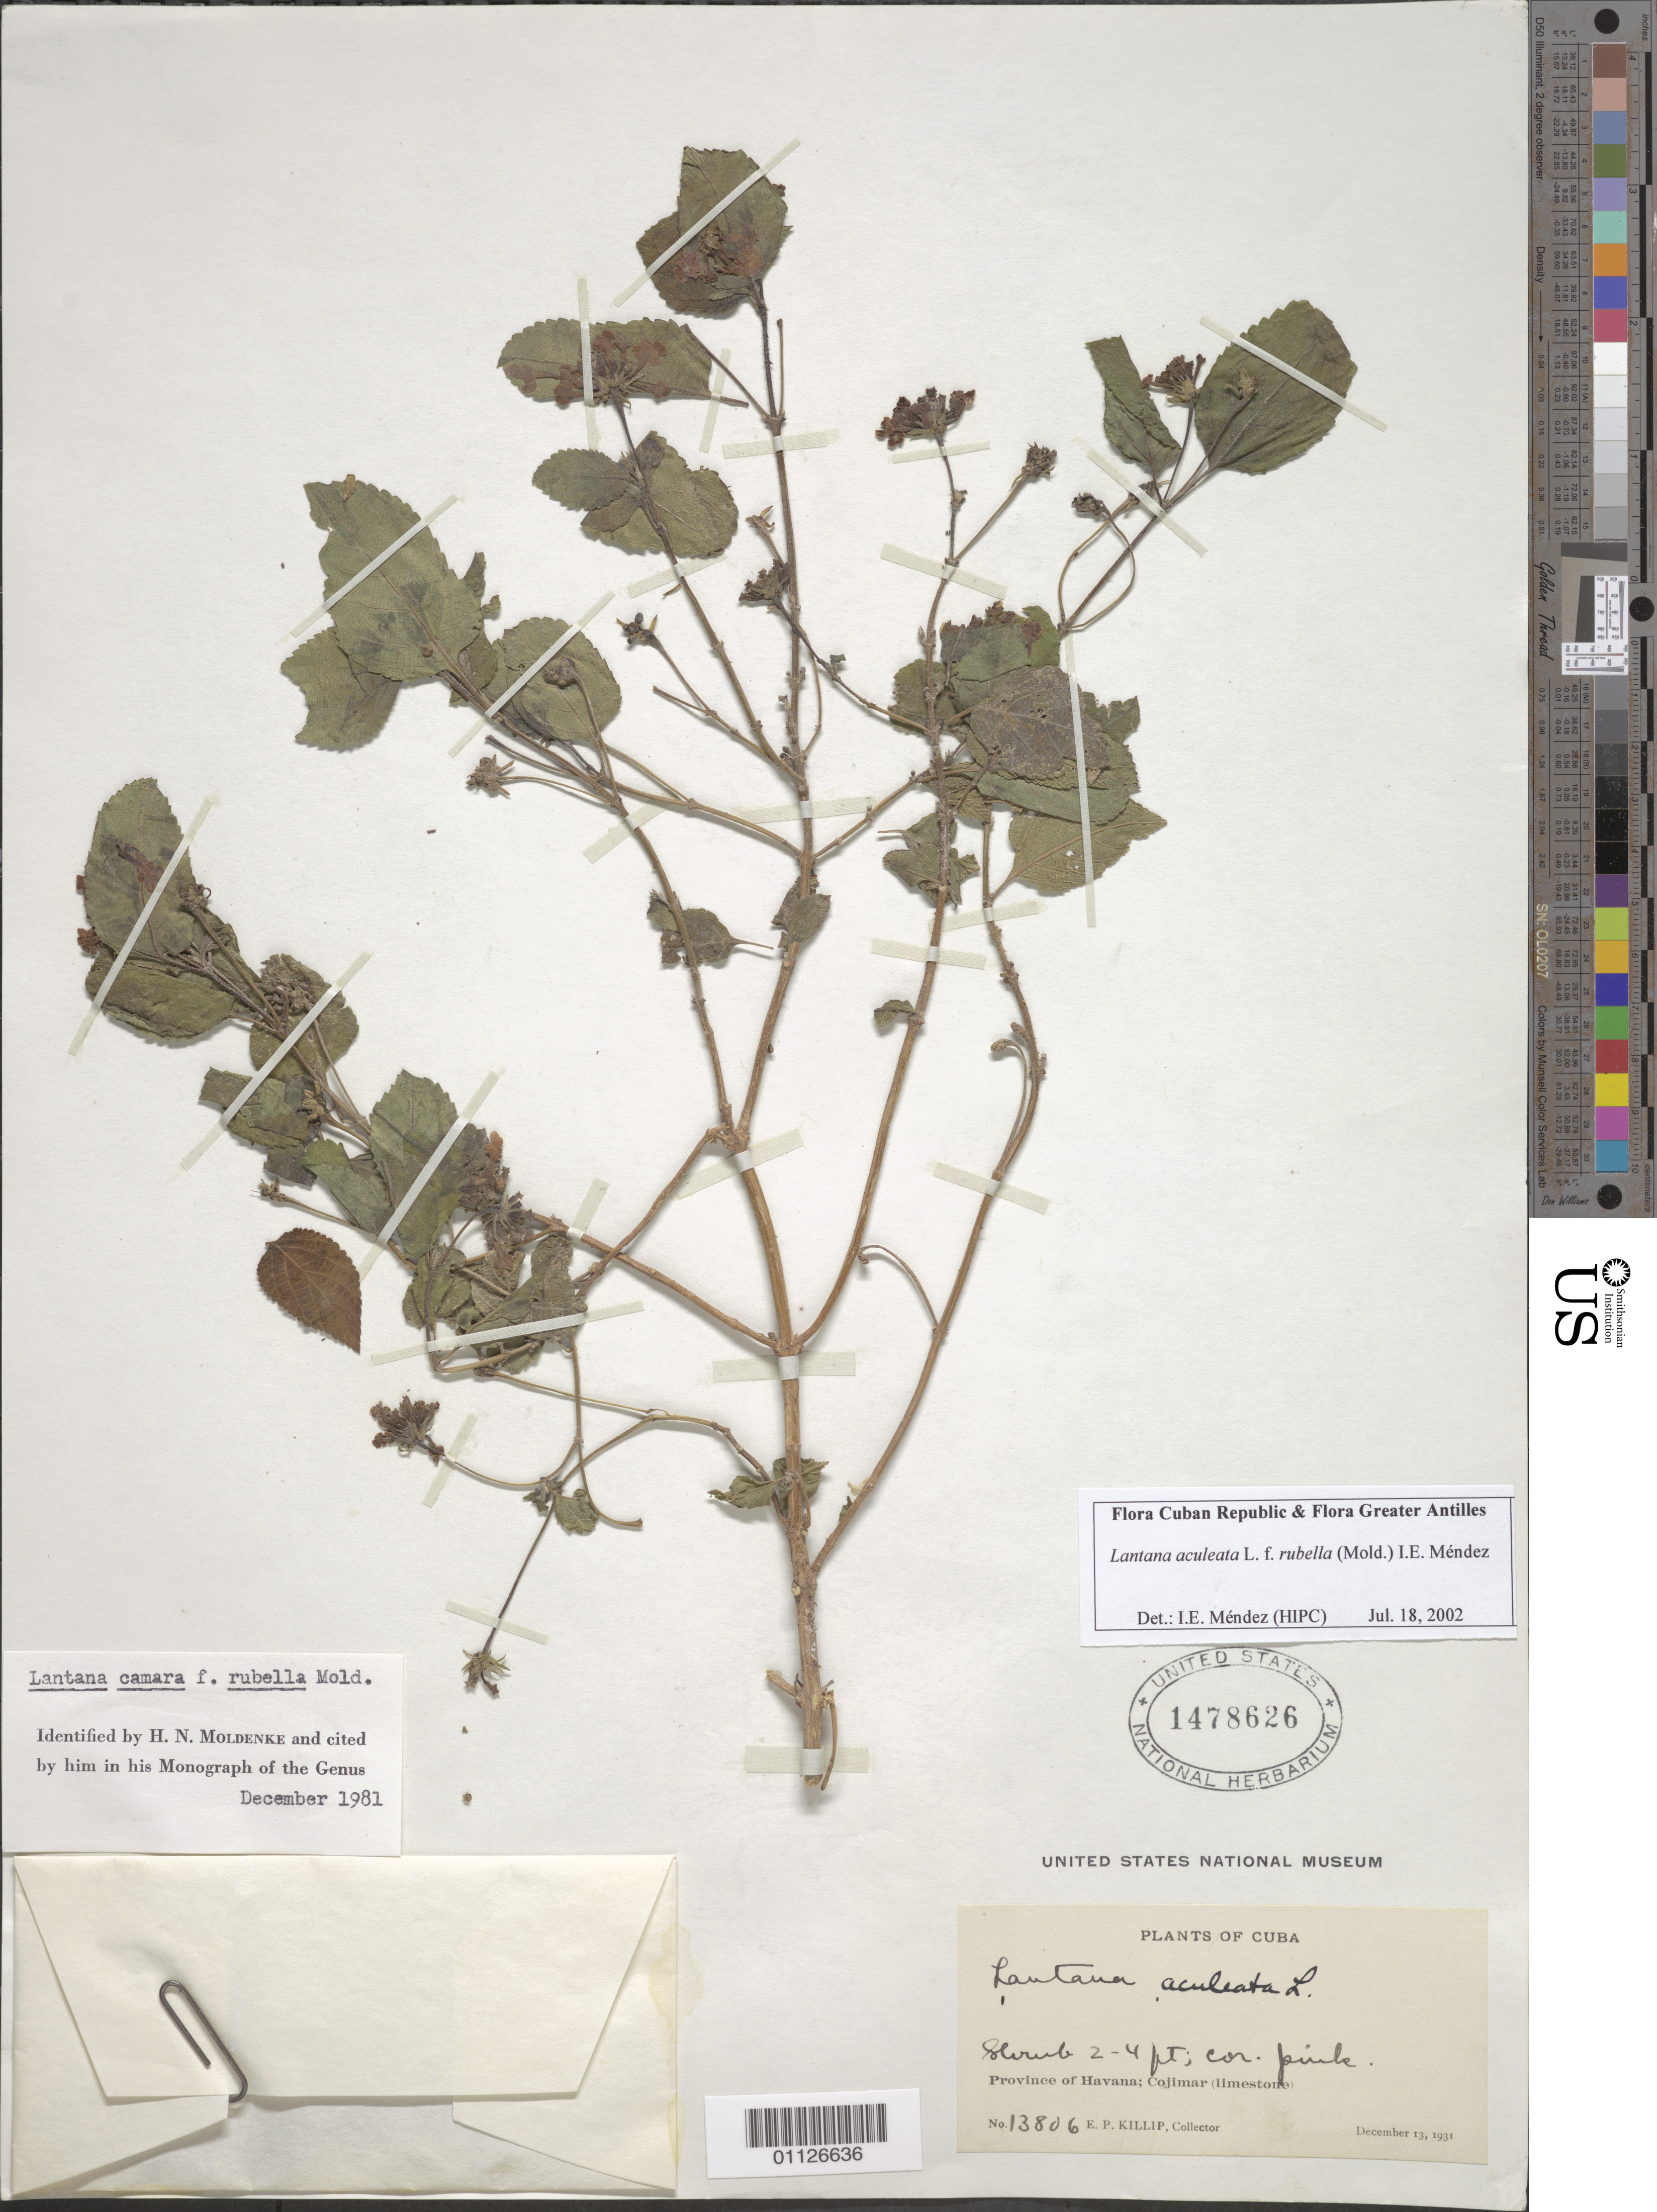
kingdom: Plantae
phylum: Tracheophyta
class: Magnoliopsida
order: Lamiales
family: Verbenaceae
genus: Lantana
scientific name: Lantana aculeata f. rubella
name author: (Moldenke) I.E. Méndez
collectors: E. P. Killip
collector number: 13806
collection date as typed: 13 Dec 1931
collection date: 1931-12-13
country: Cuba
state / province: La Habana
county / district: Municipio Habana del Este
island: Cuba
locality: Cojimar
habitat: Limestone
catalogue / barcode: US 1478626